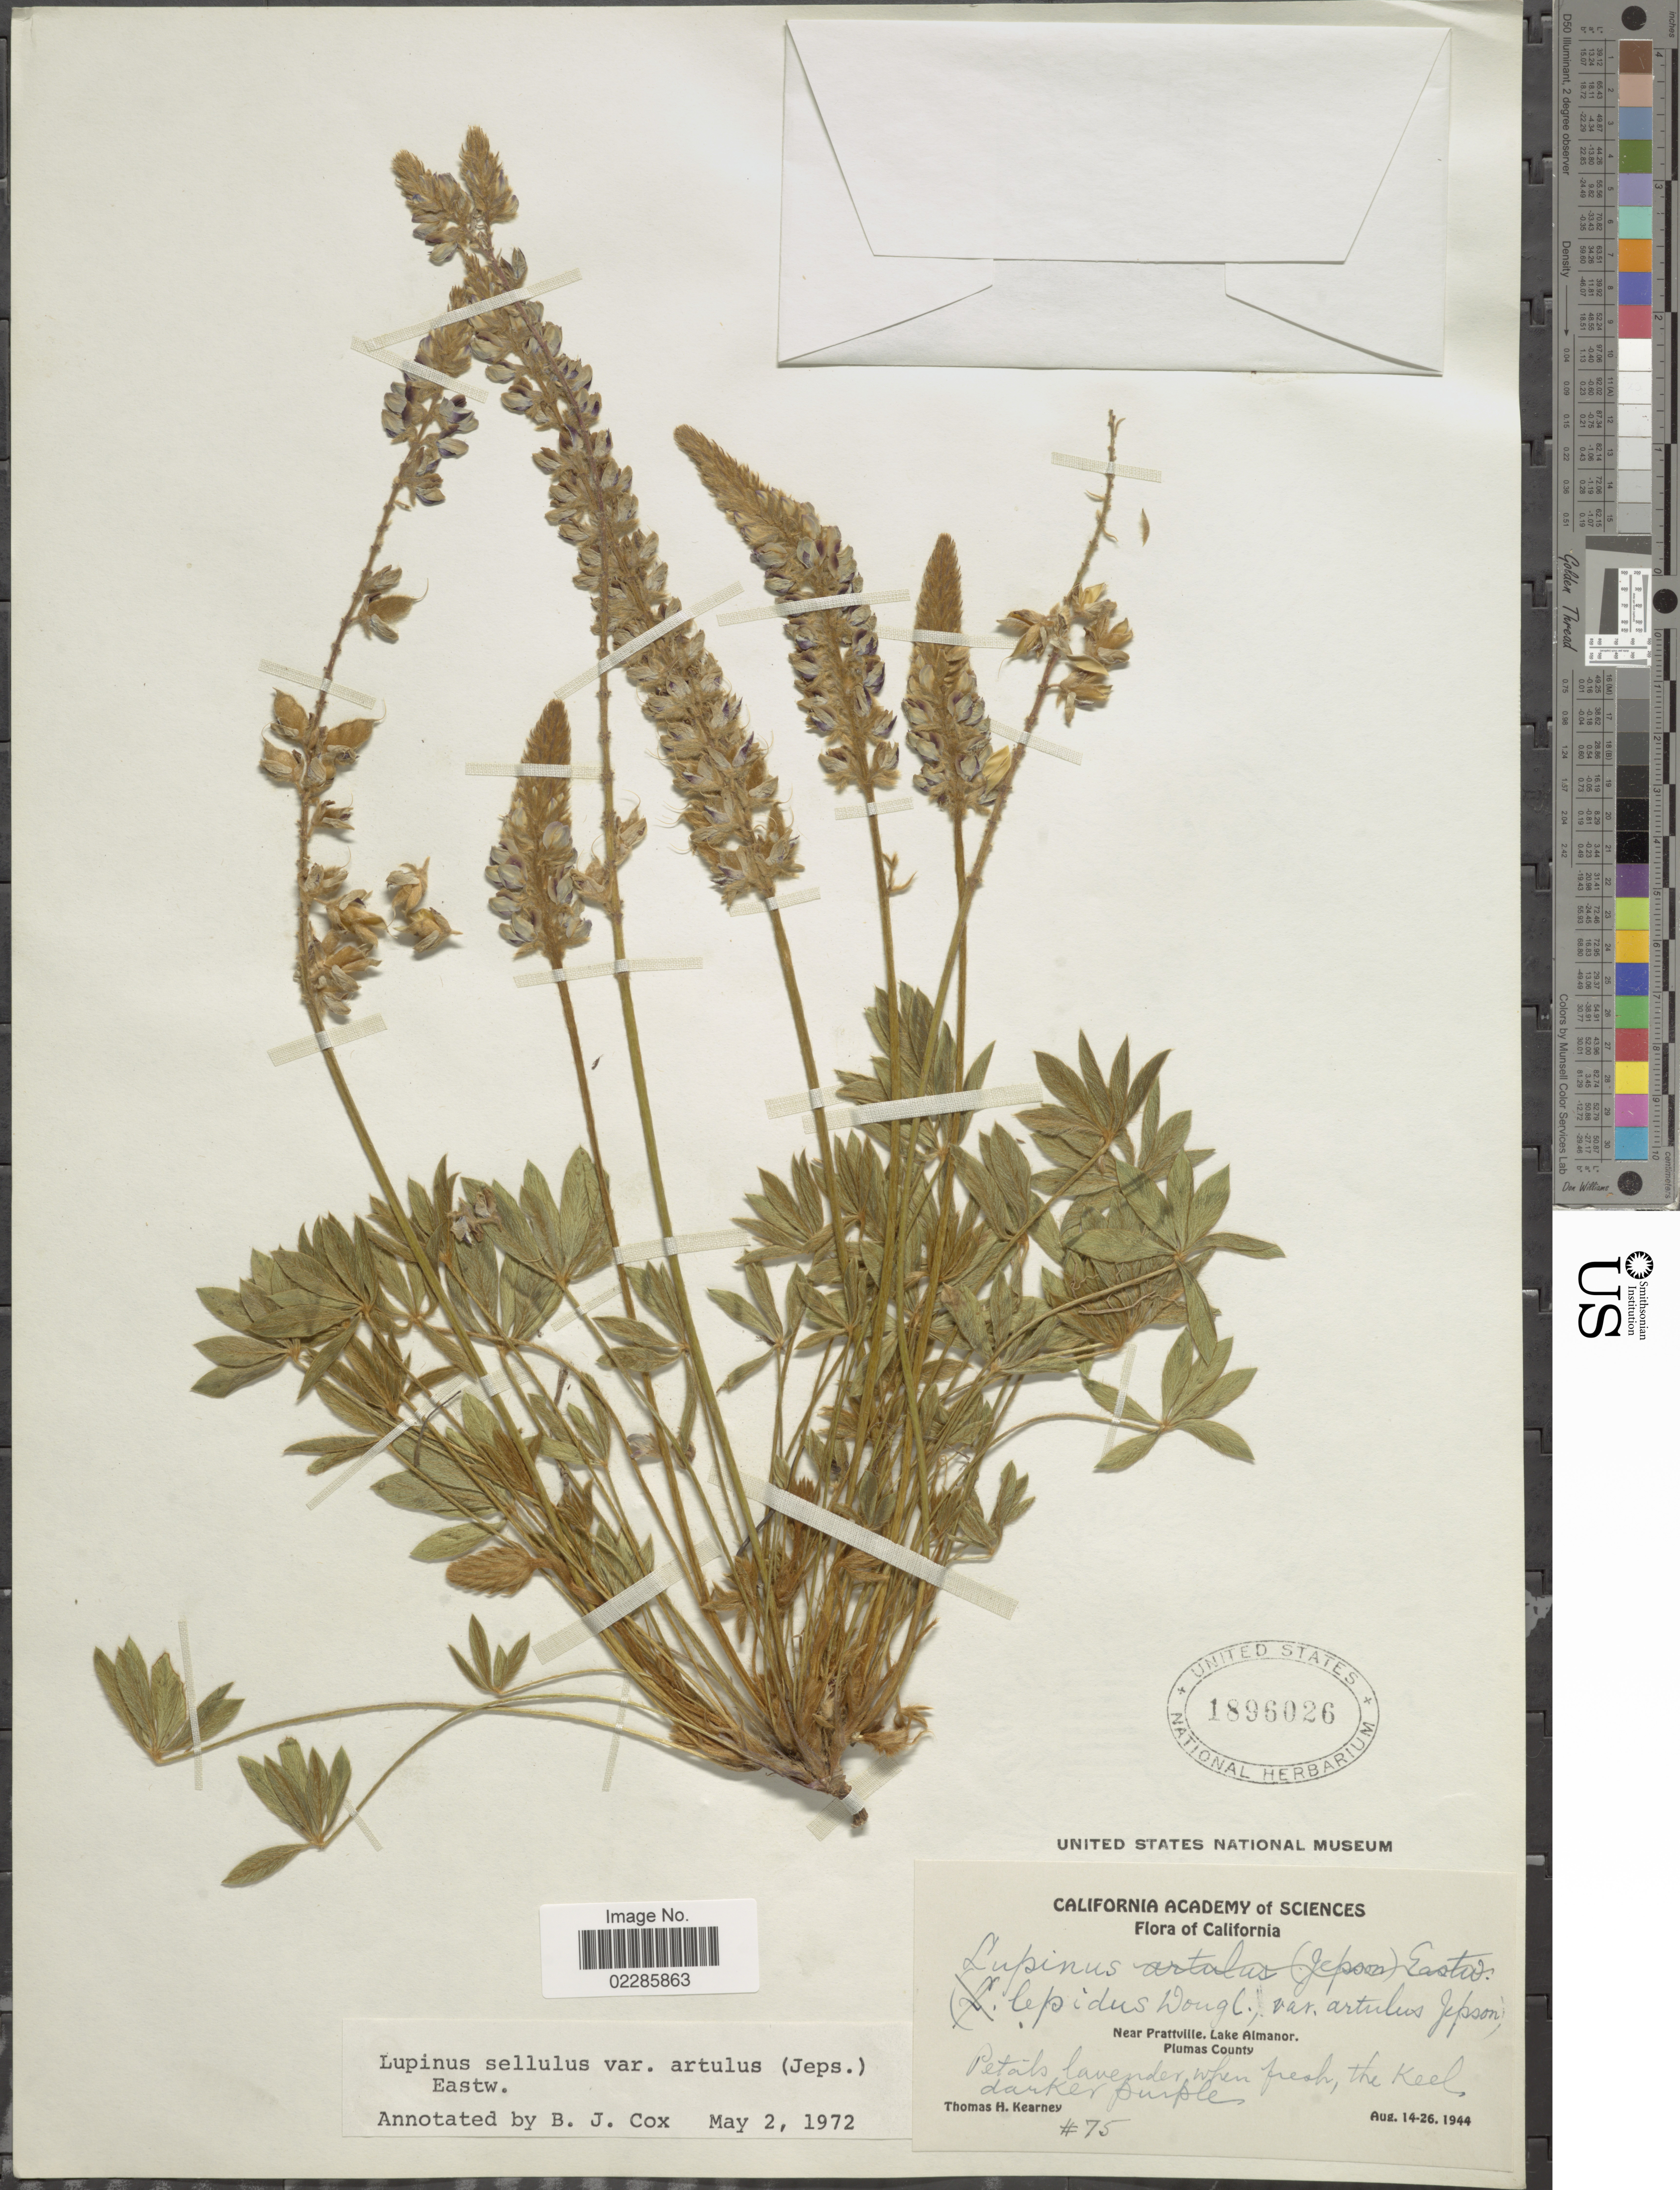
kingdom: Plantae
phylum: Tracheophyta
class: Magnoliopsida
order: Fabales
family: Fabaceae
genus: Lupinus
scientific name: Lupinus sellulus var. artulus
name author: (Jeps.) Eastw.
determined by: Cox, B. J.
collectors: T. H. Kearney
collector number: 75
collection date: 1944-08-14/1944-08-26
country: United States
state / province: California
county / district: Plumas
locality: Near Prattville, Lake Almanaor, Plumas County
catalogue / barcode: US 1896026